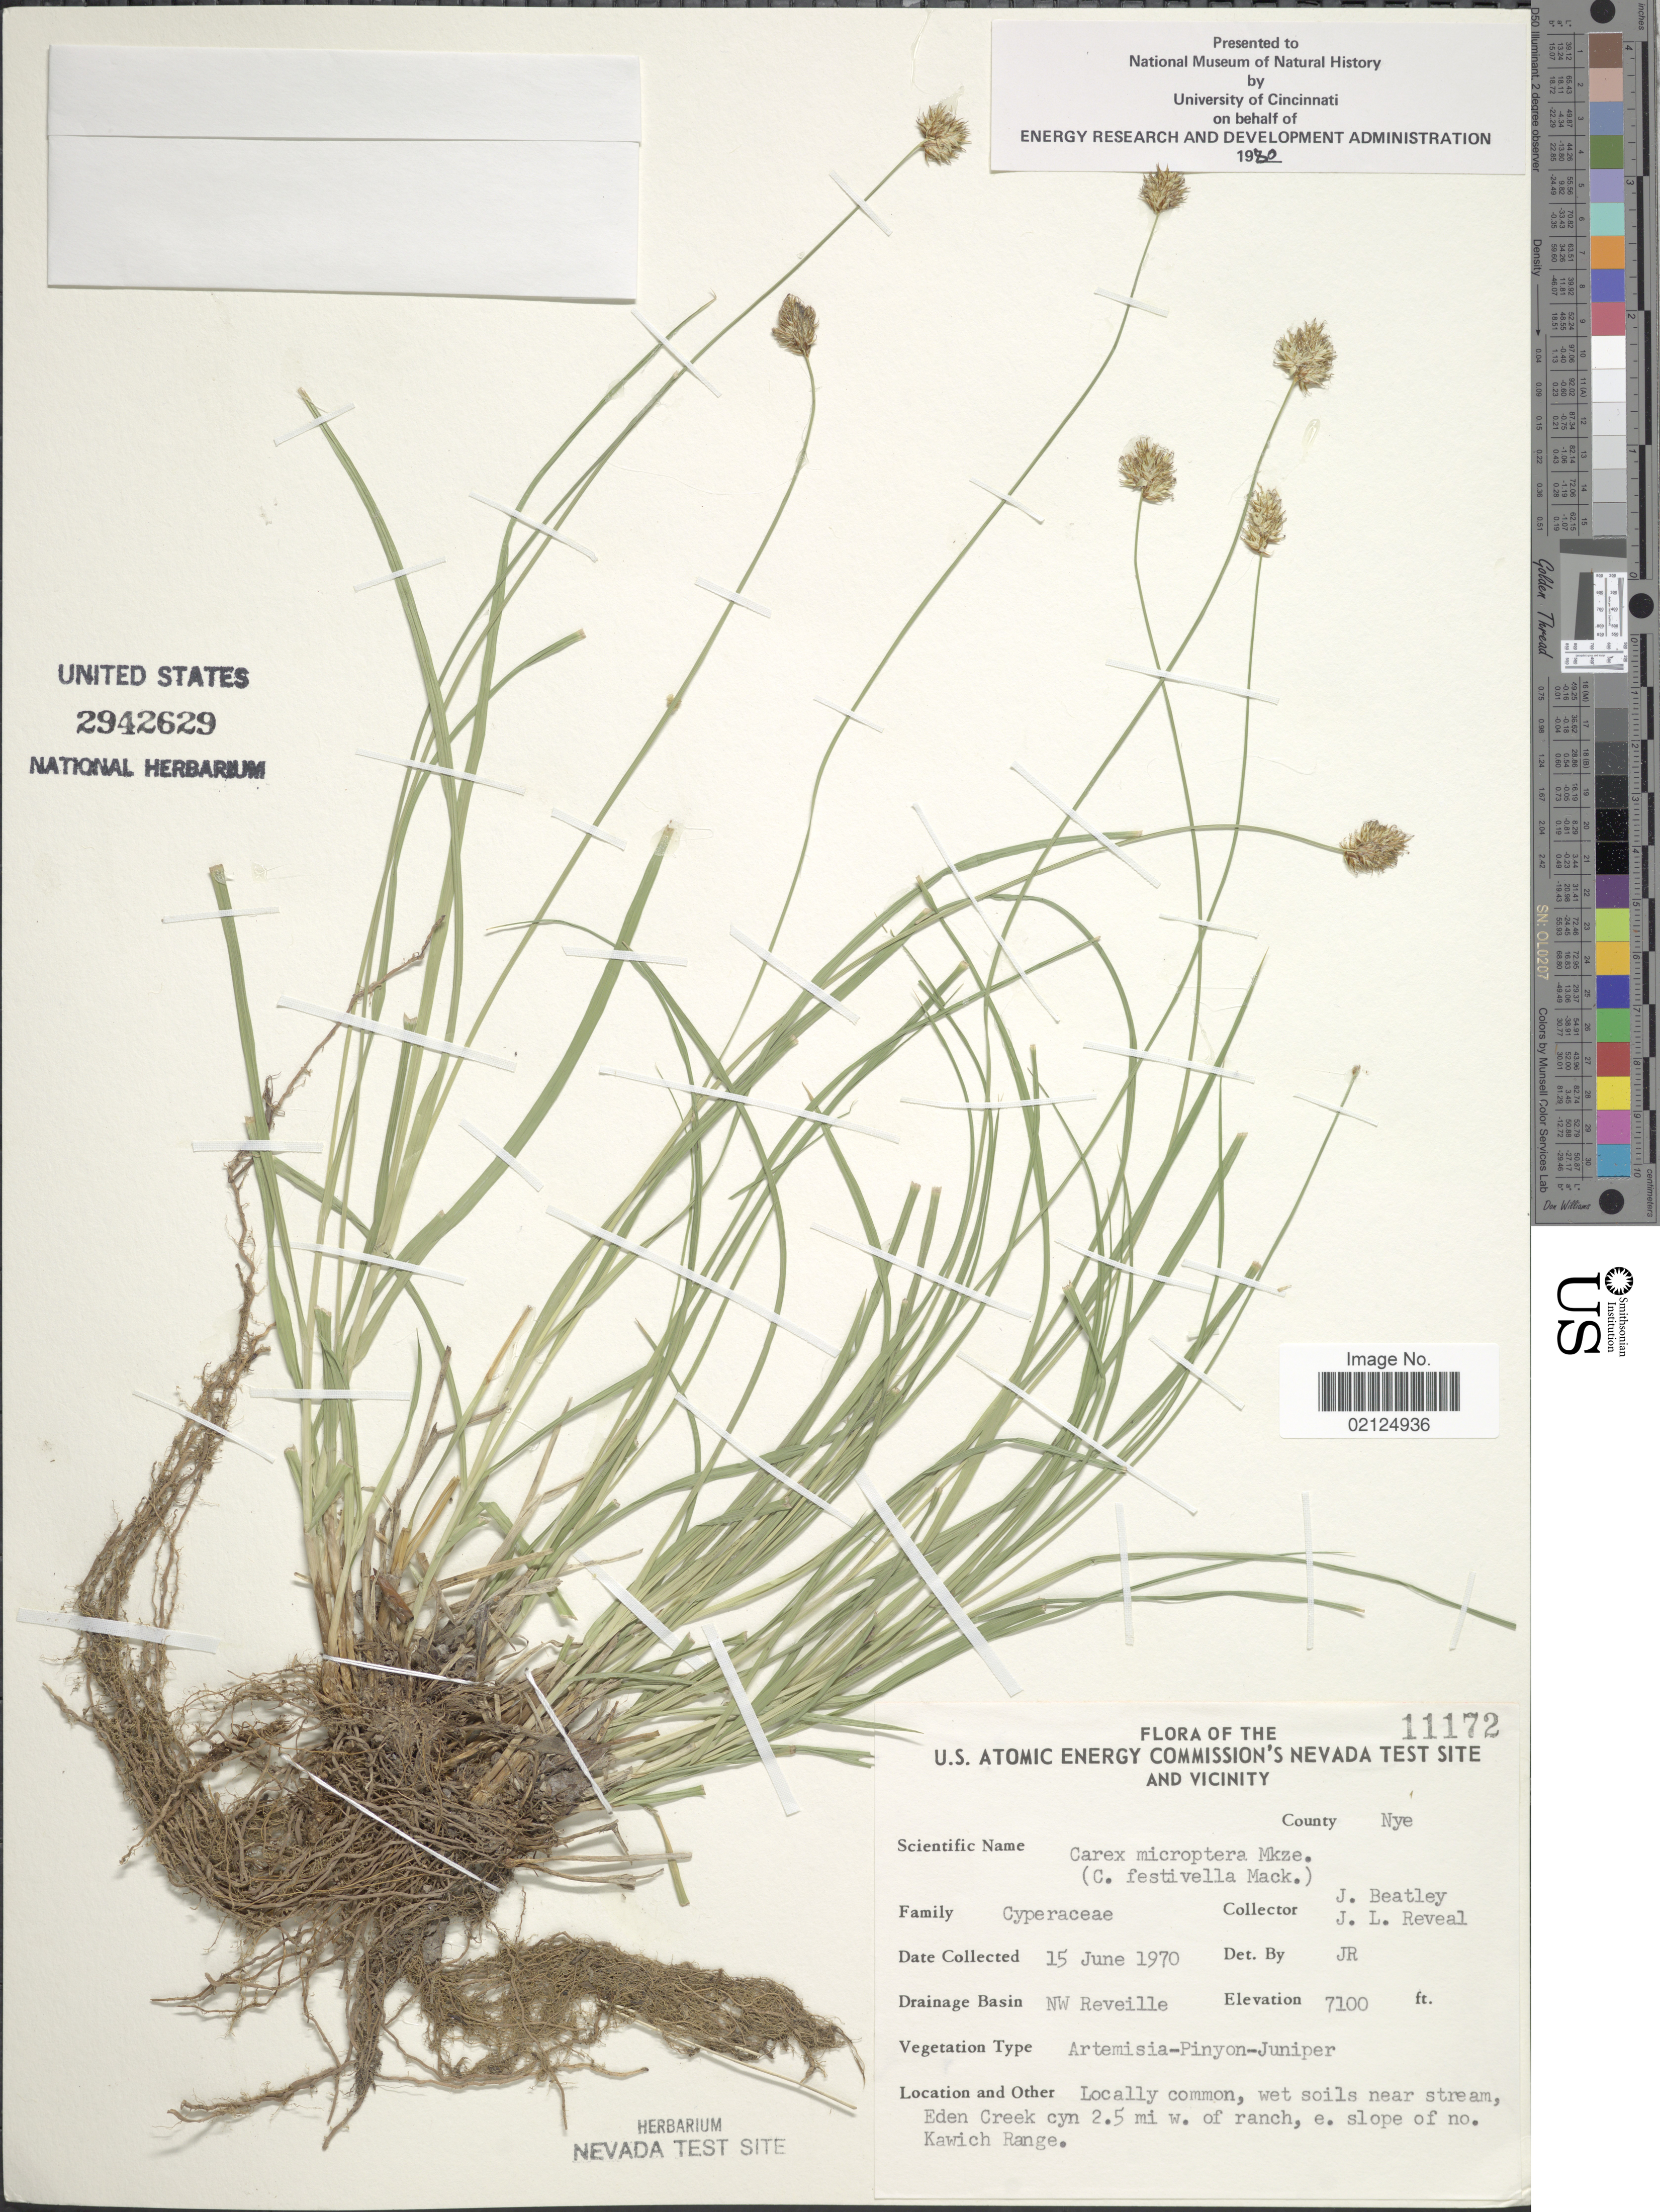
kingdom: Plantae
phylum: Tracheophyta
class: Liliopsida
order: Poales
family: Cyperaceae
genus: Carex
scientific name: Carex microptera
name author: Mack.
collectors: J. C. Beatley & J. L. Reveal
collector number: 11172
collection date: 1970-06-15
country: United States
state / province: Nevada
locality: U. S. Atomic Commission's Nevada Test Site and Vicinity. County Nye. NW Reveille, Eden Creek cyn, 2.5 mi. W of ranch, e. slope of no. Kawich Range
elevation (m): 2164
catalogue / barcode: US 2942629